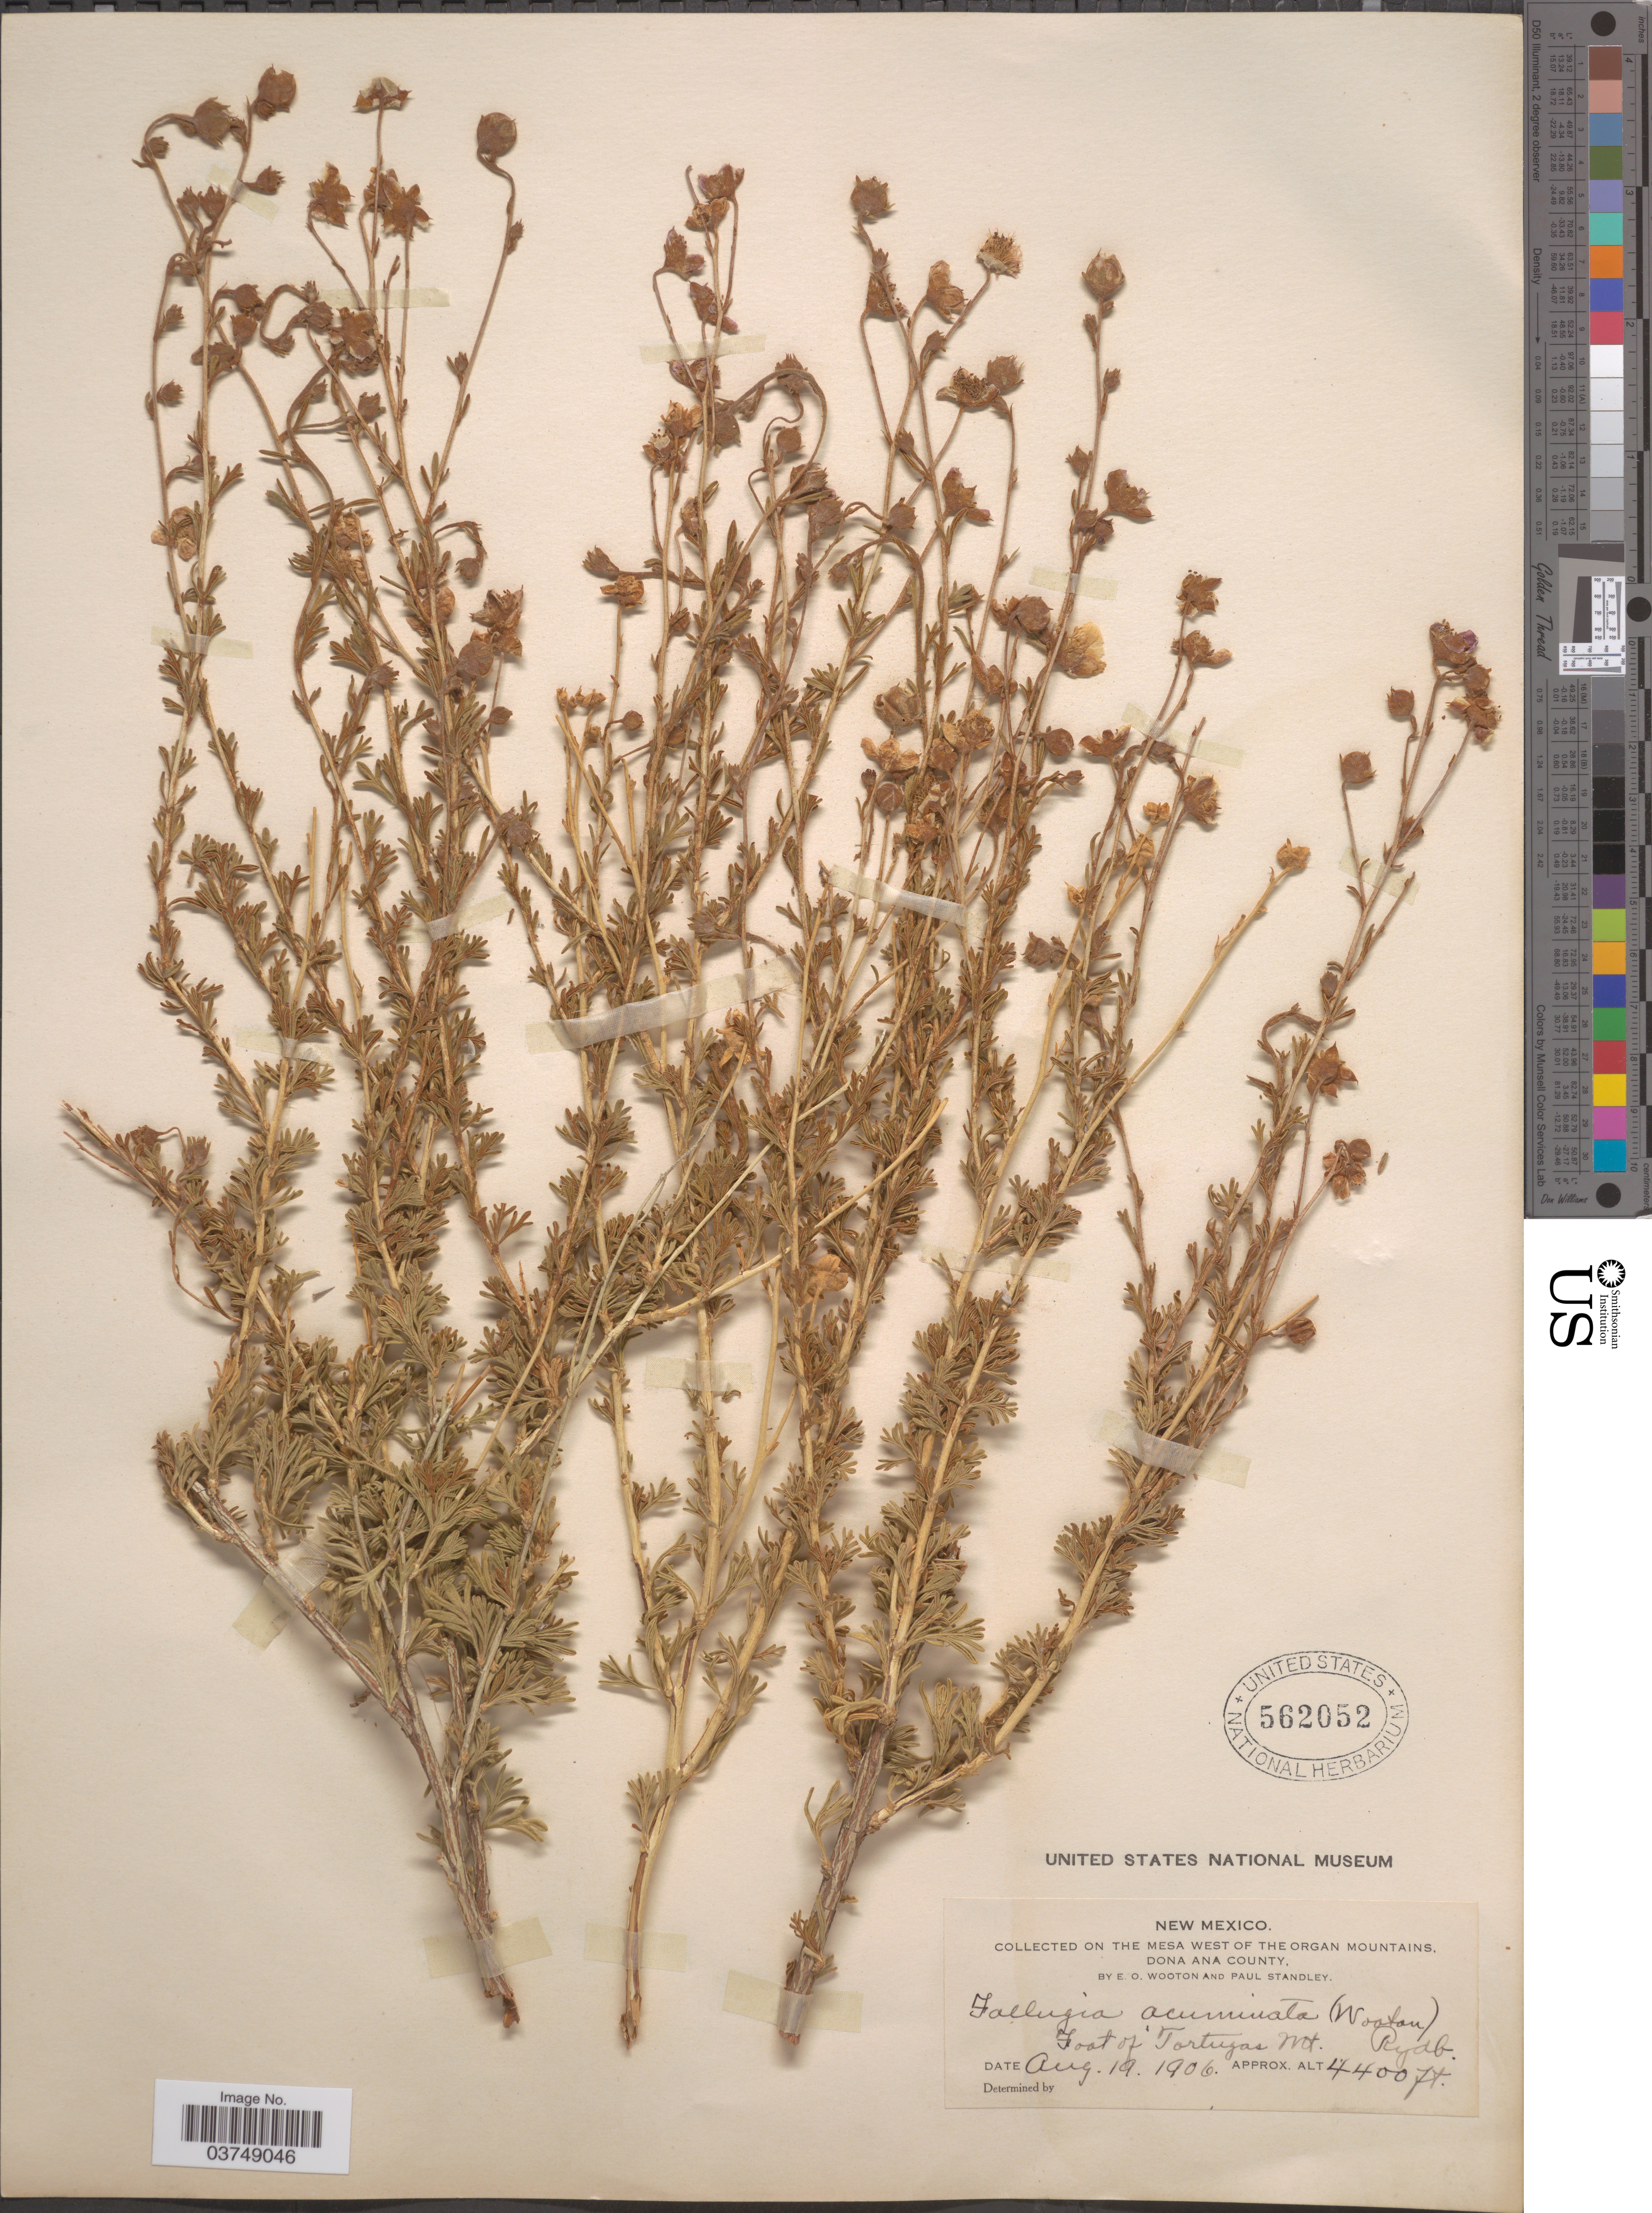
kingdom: Plantae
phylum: Tracheophyta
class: Magnoliopsida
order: Rosales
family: Rosaceae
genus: Fallugia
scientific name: Fallugia acuminata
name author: (Wooton) Rydb.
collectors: E. O. Wooton & P. C. Standley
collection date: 1906-08-19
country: United States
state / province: New Mexico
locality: The Mesa west of the Organ Mountains, Dona Ana County. Foot of Tortugas Mt.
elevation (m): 1341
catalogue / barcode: US 562052